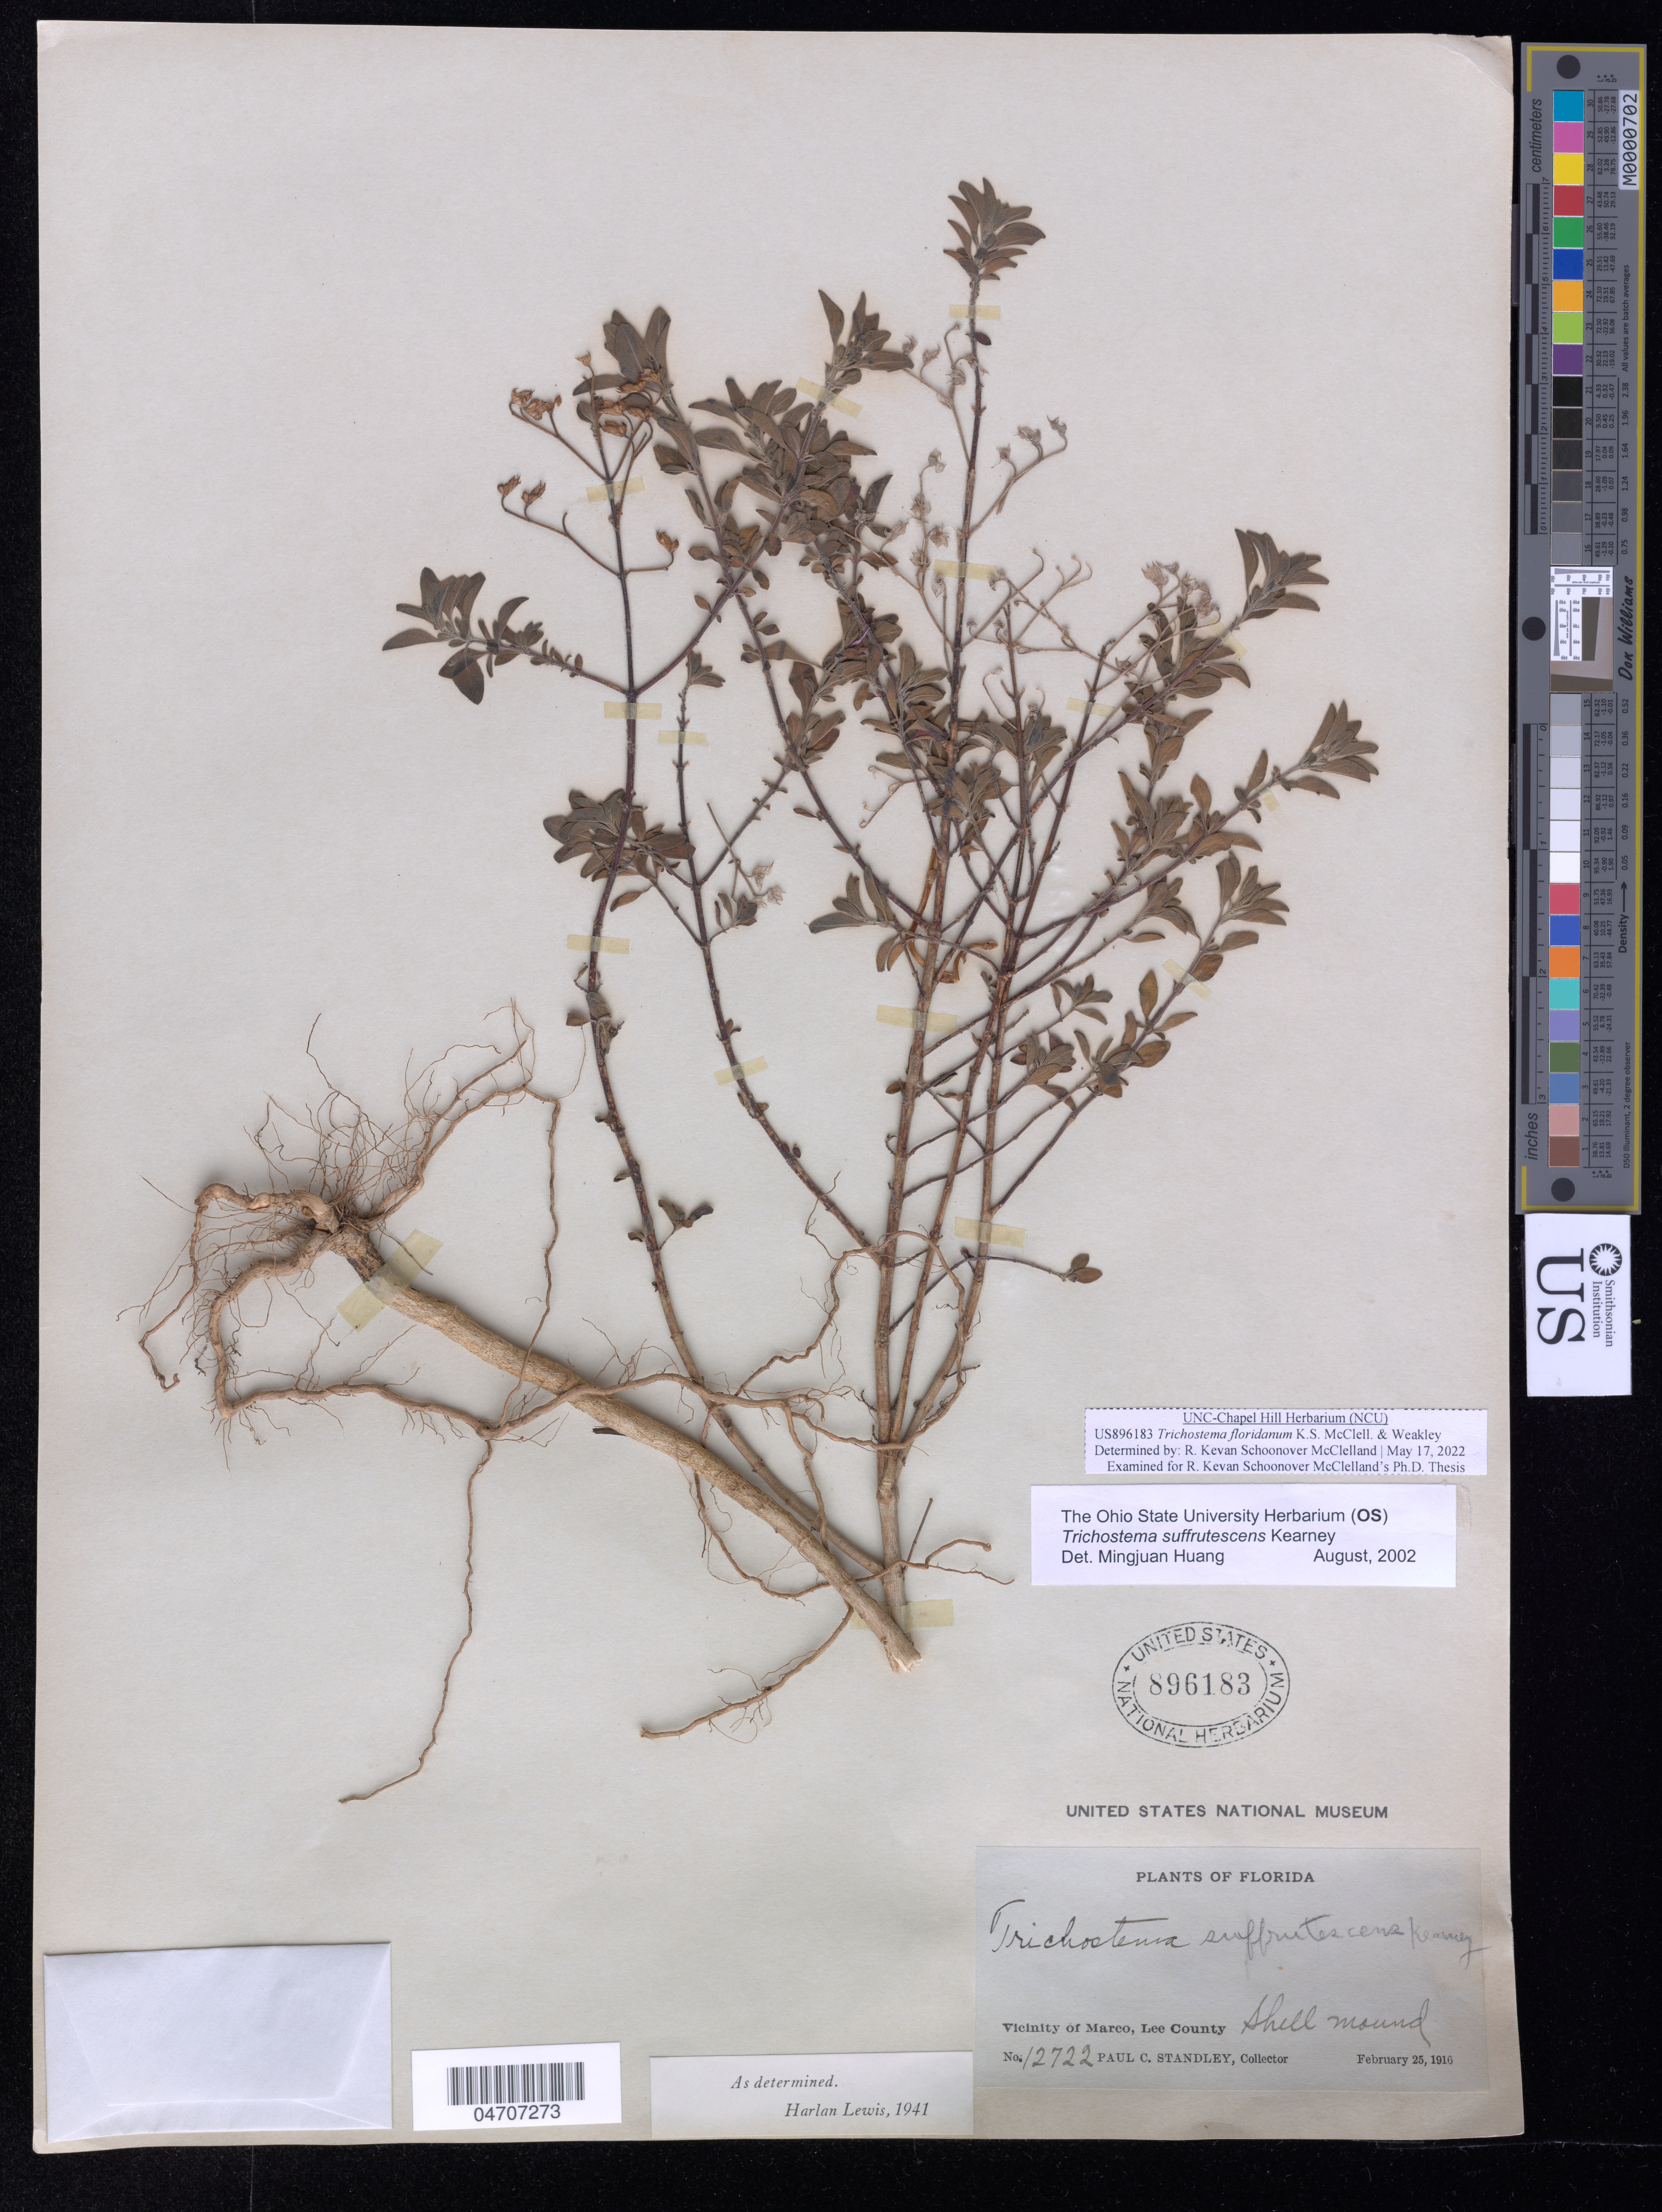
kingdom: Plantae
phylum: Tracheophyta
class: Magnoliopsida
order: Lamiales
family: Lamiaceae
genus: Trichostema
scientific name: Trichostema floridanum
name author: K. S. McClell. & Weakley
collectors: P. C. Standley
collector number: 12722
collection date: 1916-02-25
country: United States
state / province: Florida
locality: Vicinity of Marco, Lee County.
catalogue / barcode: US 896183